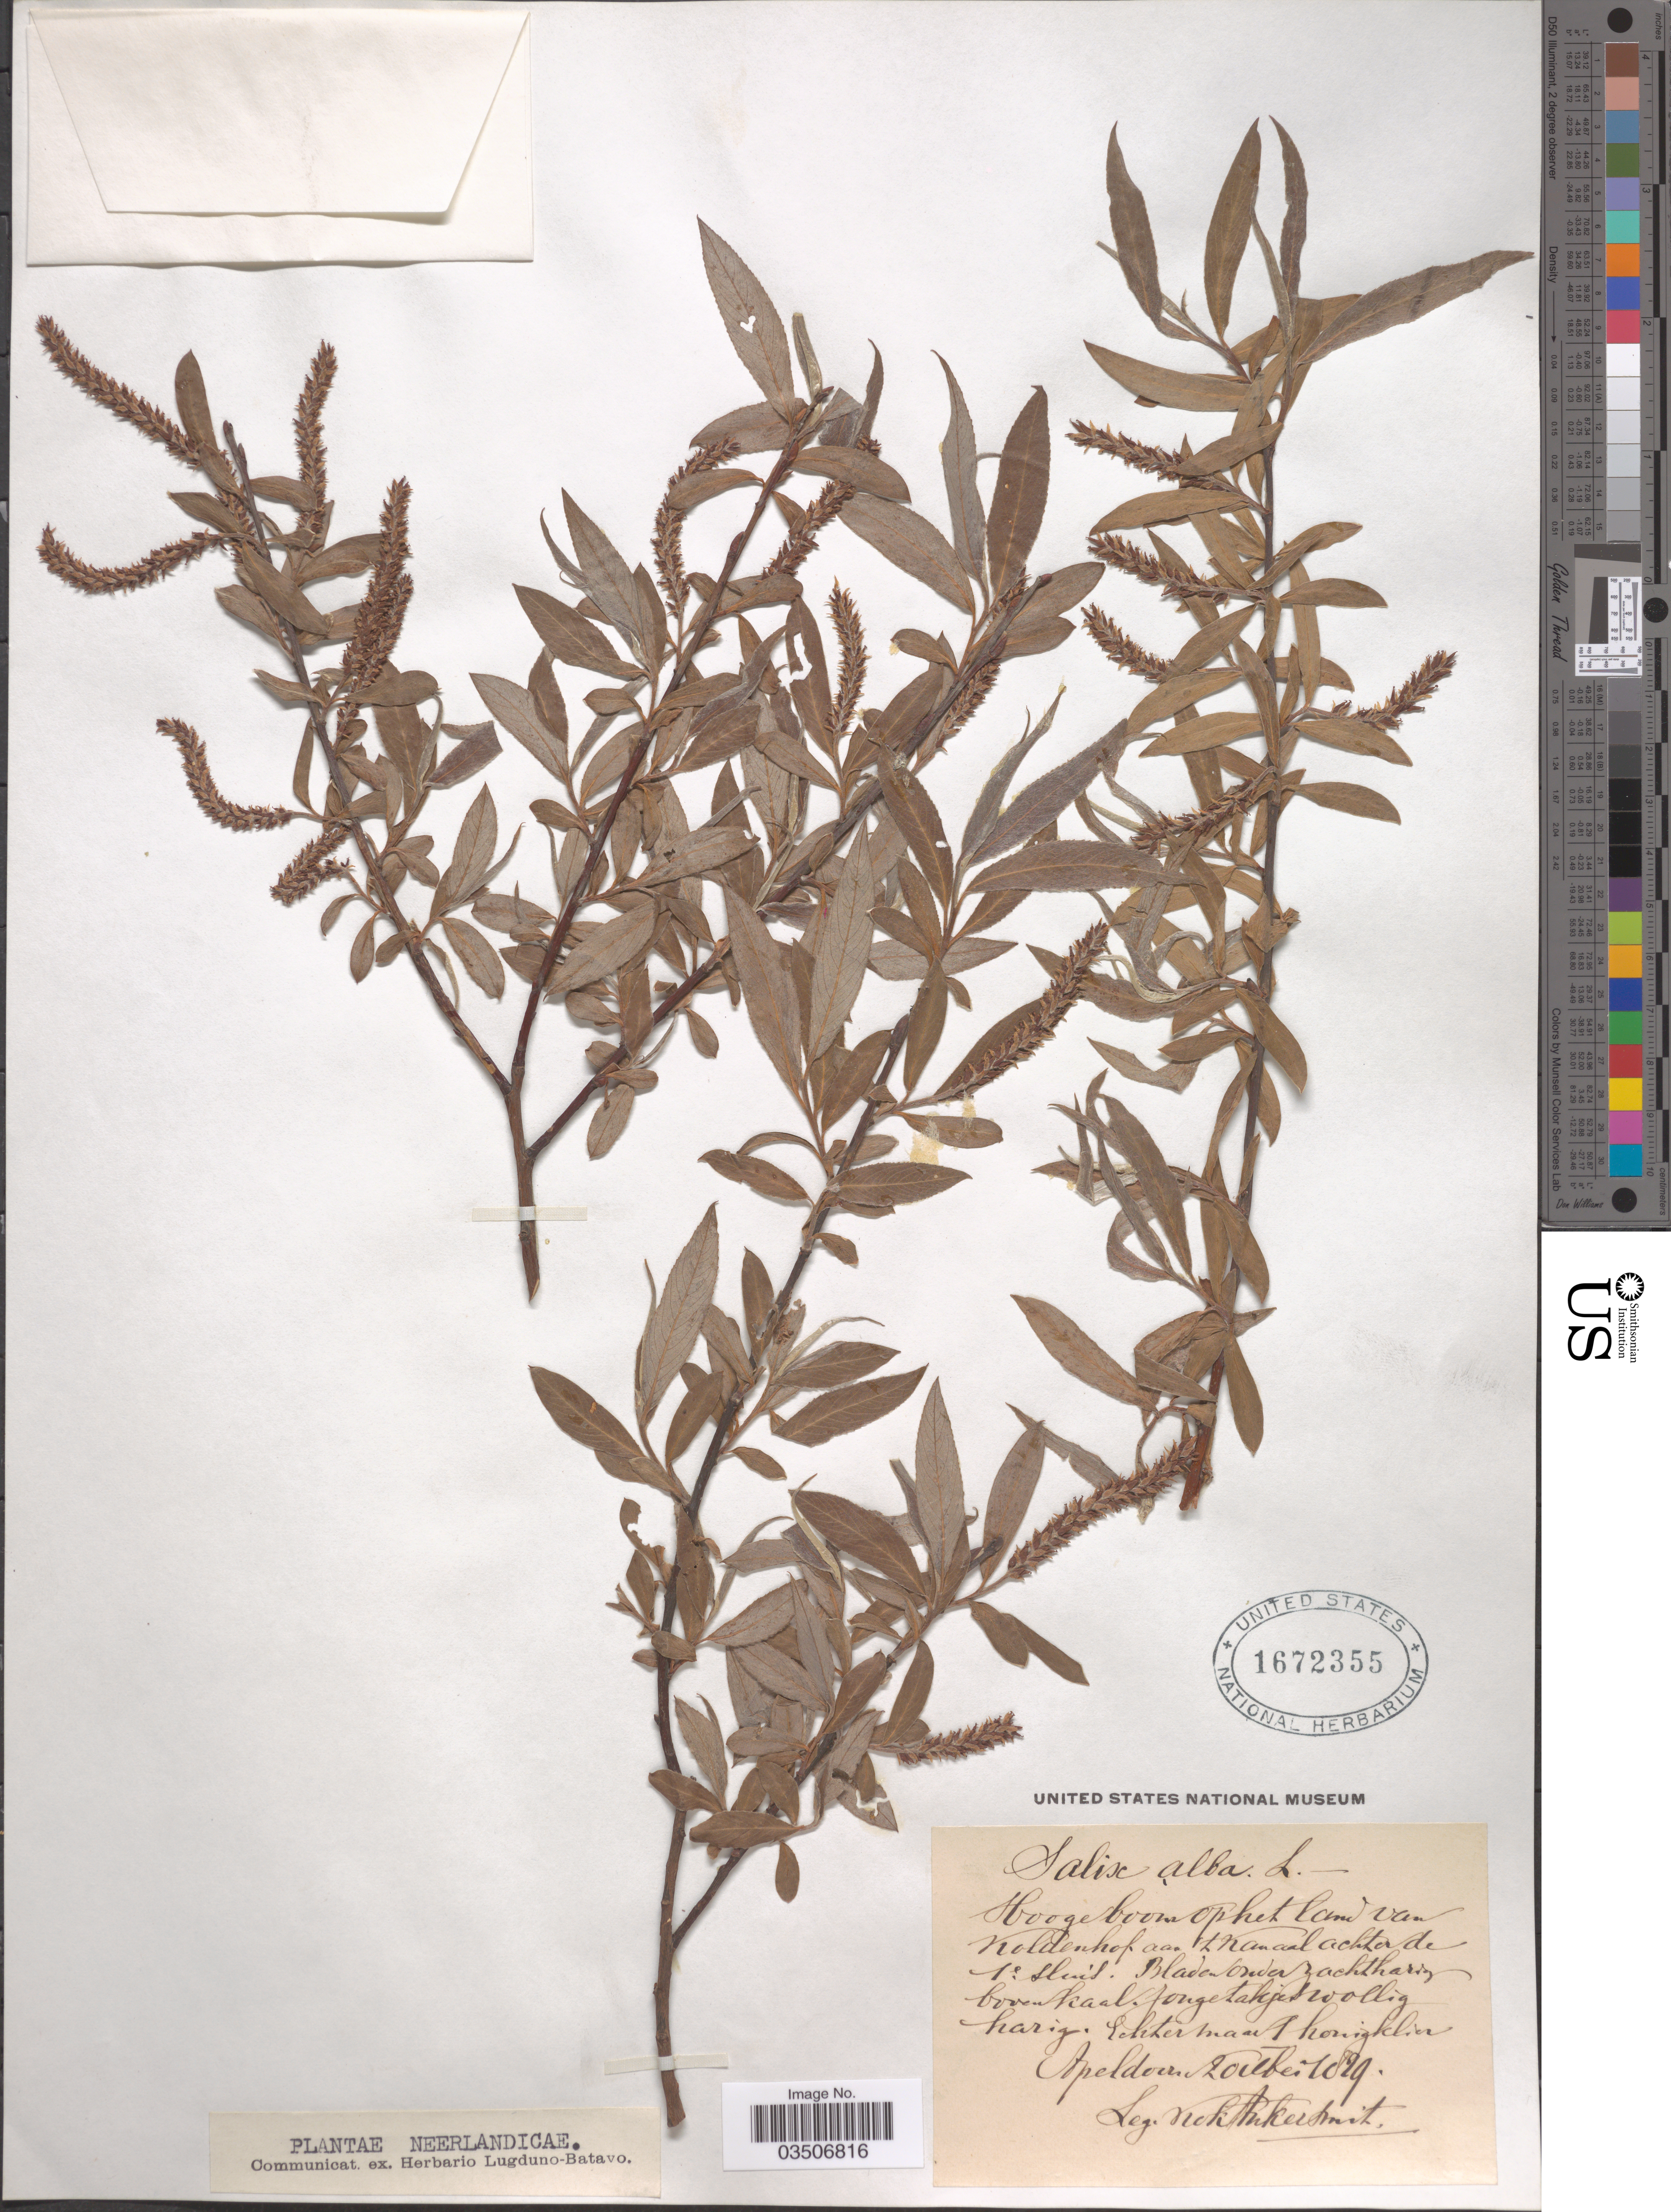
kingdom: Plantae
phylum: Tracheophyta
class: Magnoliopsida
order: Malpighiales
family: Salicaceae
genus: Salix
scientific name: Salix alba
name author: L.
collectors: Kok Ankersmit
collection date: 1829-02-20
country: Netherlands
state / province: Gelderland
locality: Neerlandicae. Op het land van Koldenhof aan 't Kanaal achter de 1e sluis. Apeldoorn.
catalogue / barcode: US 1672355